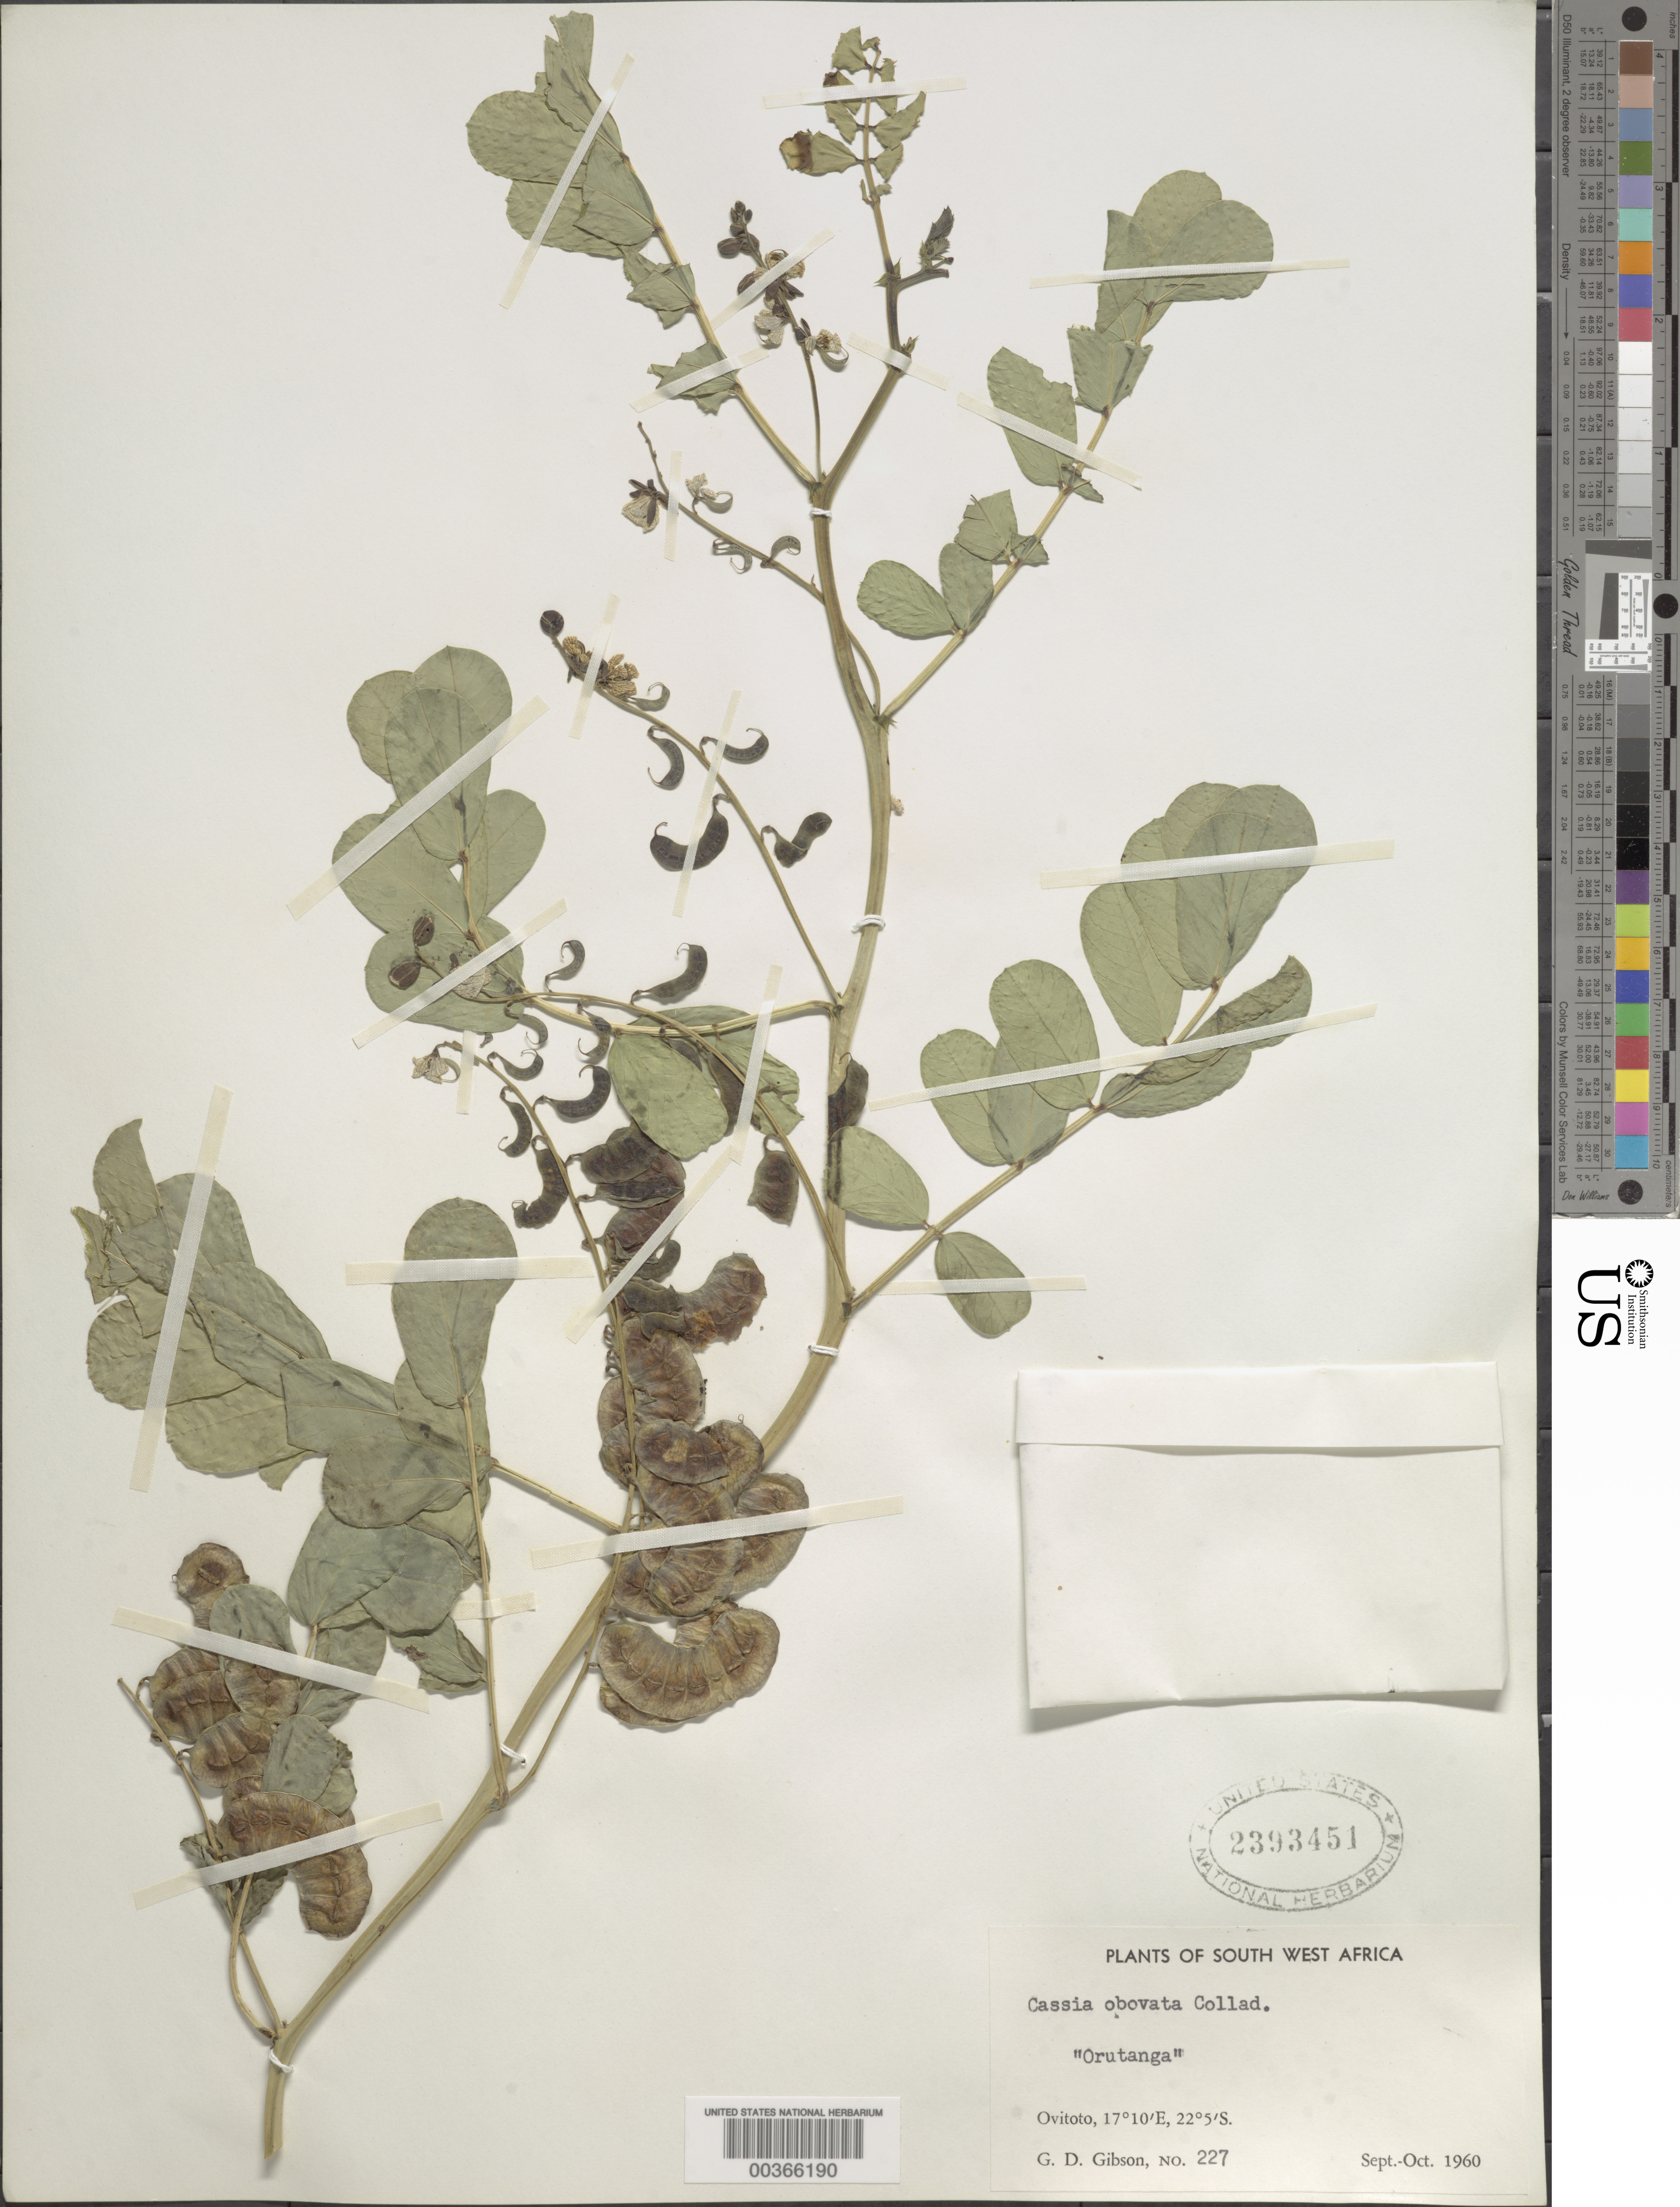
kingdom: Plantae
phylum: Tracheophyta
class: Magnoliopsida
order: Fabales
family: Fabaceae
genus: Senna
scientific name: Senna italica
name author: Mill.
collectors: G. D. Gibson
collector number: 227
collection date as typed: Sep 1960 to -- Oct 1960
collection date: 1960-09/1960-10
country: Namibia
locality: Ovitoto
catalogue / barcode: US 2393451